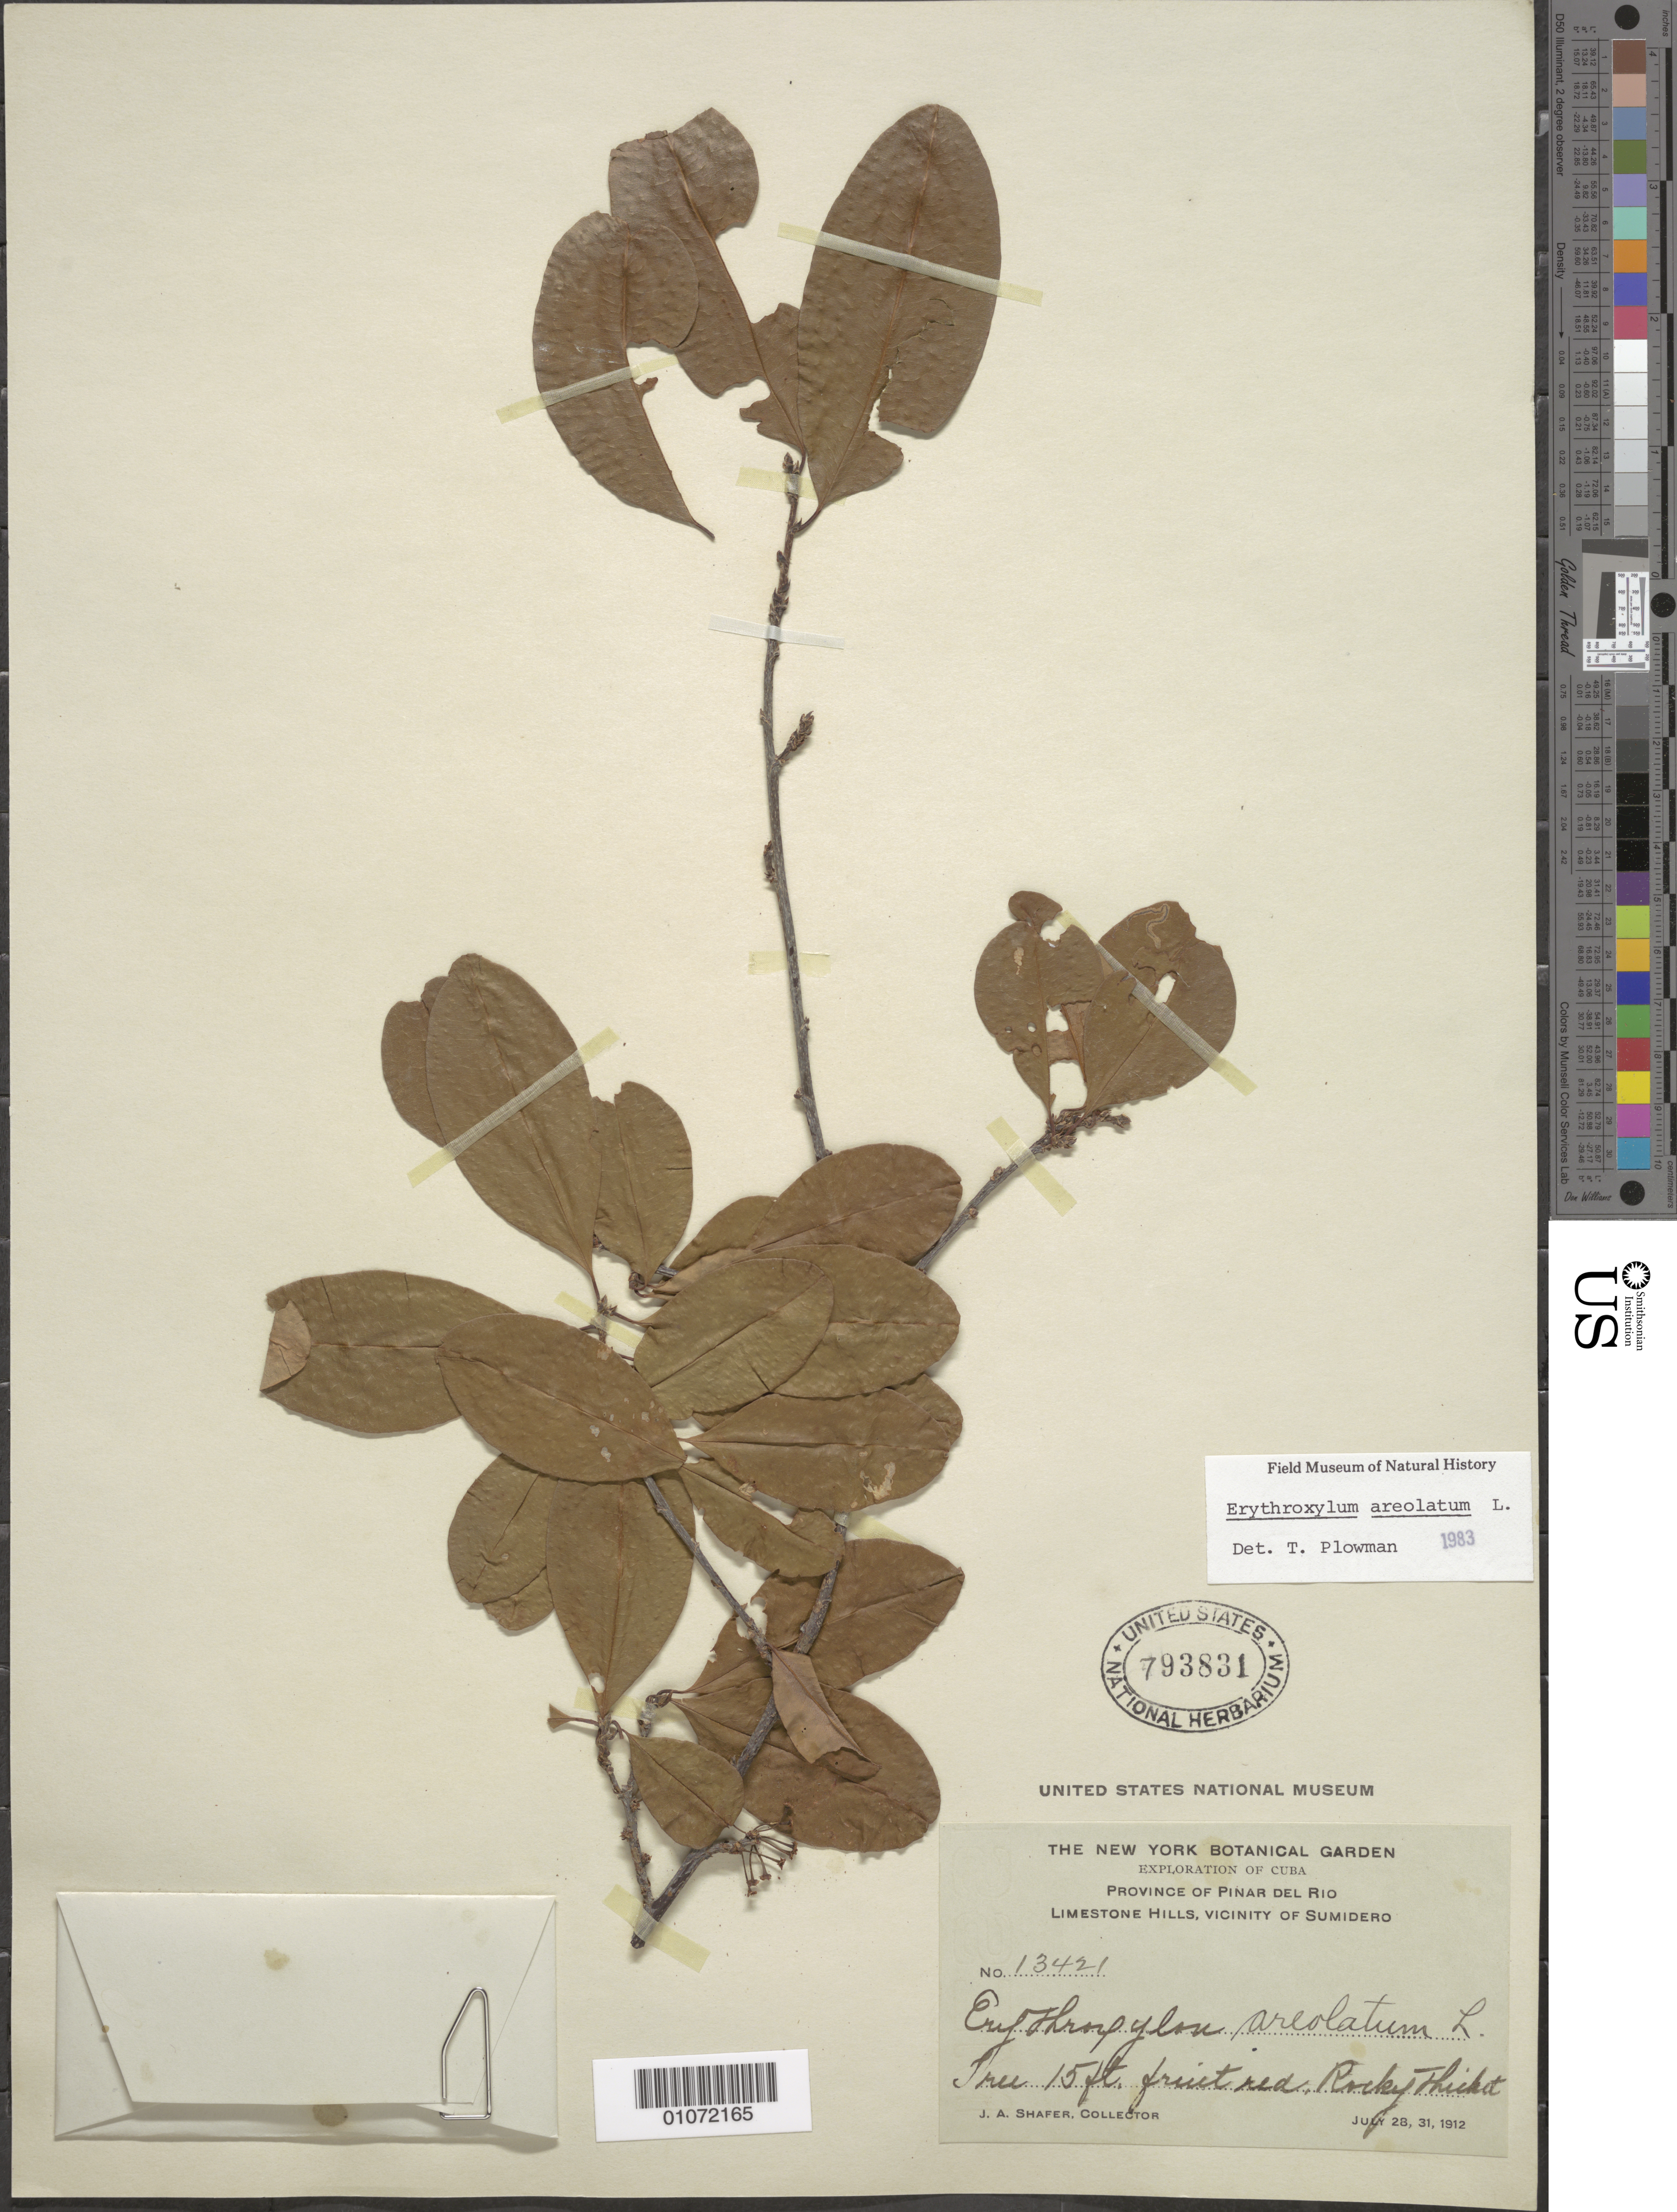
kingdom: Plantae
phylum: Tracheophyta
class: Magnoliopsida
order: Malpighiales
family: Erythroxylaceae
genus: Erythroxylum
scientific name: Erythroxylum aerolatum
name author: L.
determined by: Plowman, T.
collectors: J. A. Shafer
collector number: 13421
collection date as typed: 28 Jul 1912 and 31 Jul 1912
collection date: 1912-07-28,1912-07-31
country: Cuba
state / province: Pinar del Rio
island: Cuba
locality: Limestone Hills, Vicinity of Sumidero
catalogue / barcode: US 793831